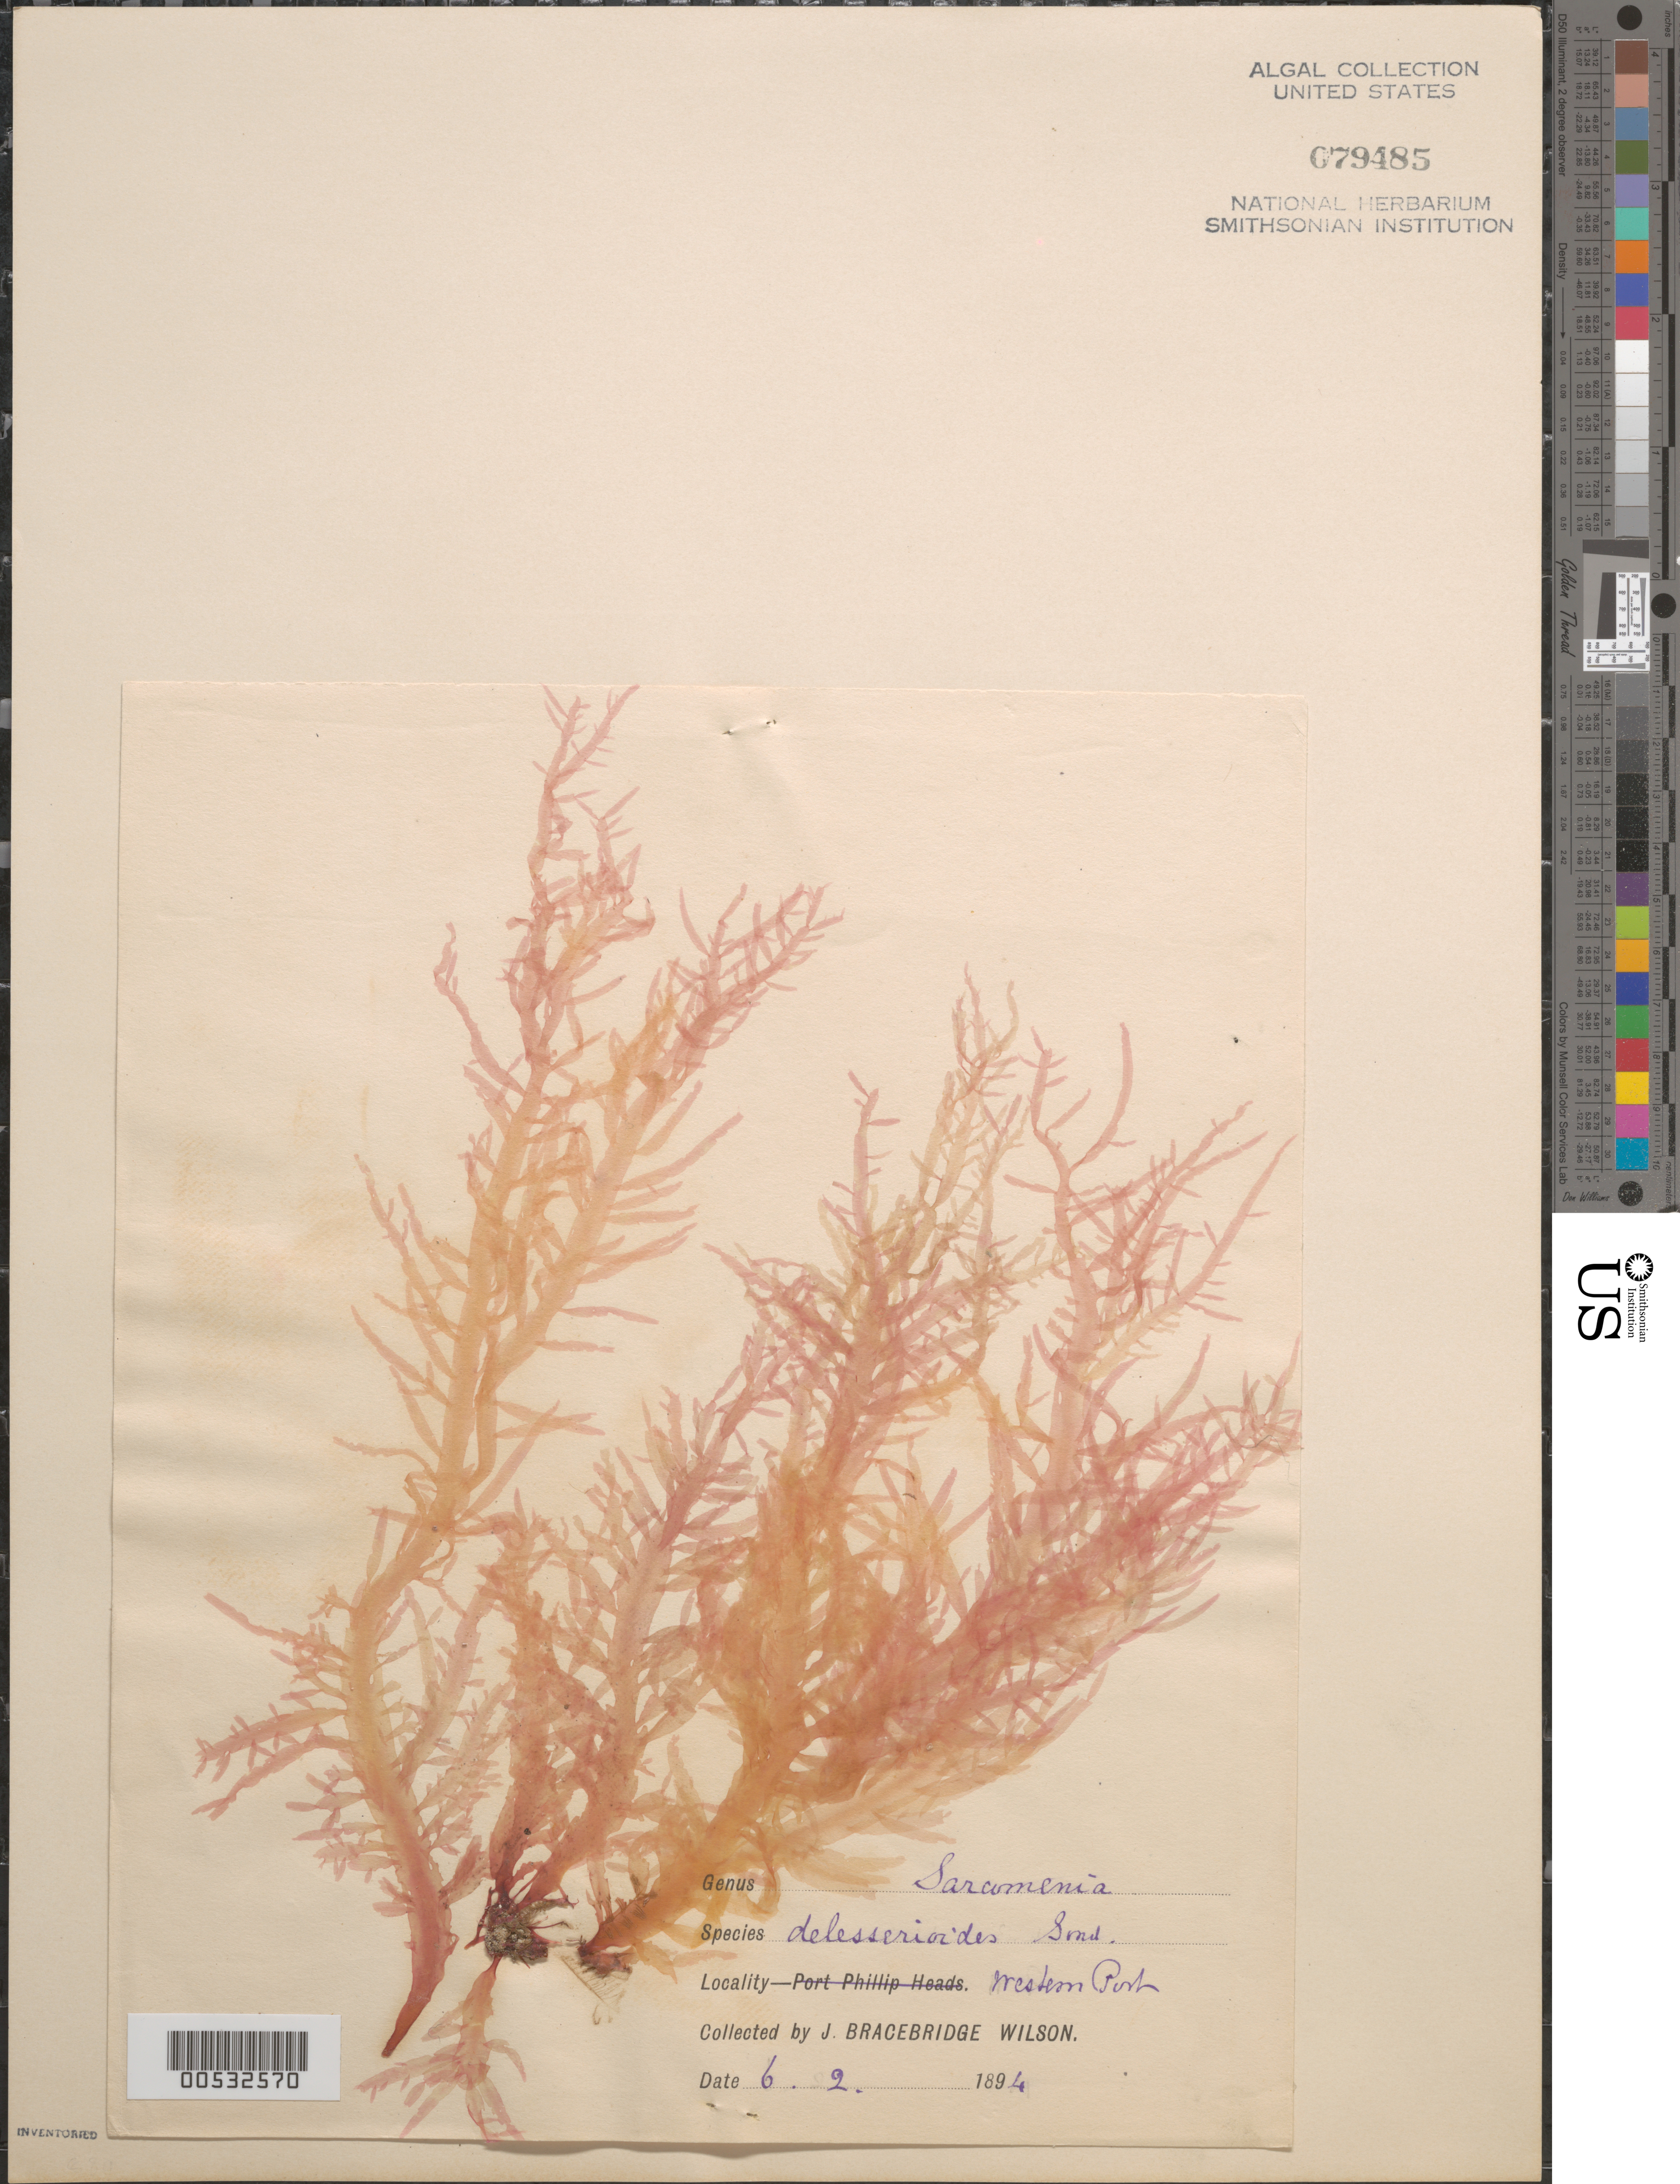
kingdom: Plantae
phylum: Rhodophyta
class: Florideophyceae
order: Ceramiales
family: Sarcomeniaceae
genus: Sarcomenia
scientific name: Sarcomenia delesserioides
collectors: J. B. Wilson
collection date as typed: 06 Feb 1894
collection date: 1894-02-06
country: Australia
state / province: Victoria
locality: Western Port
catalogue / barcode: US 79485